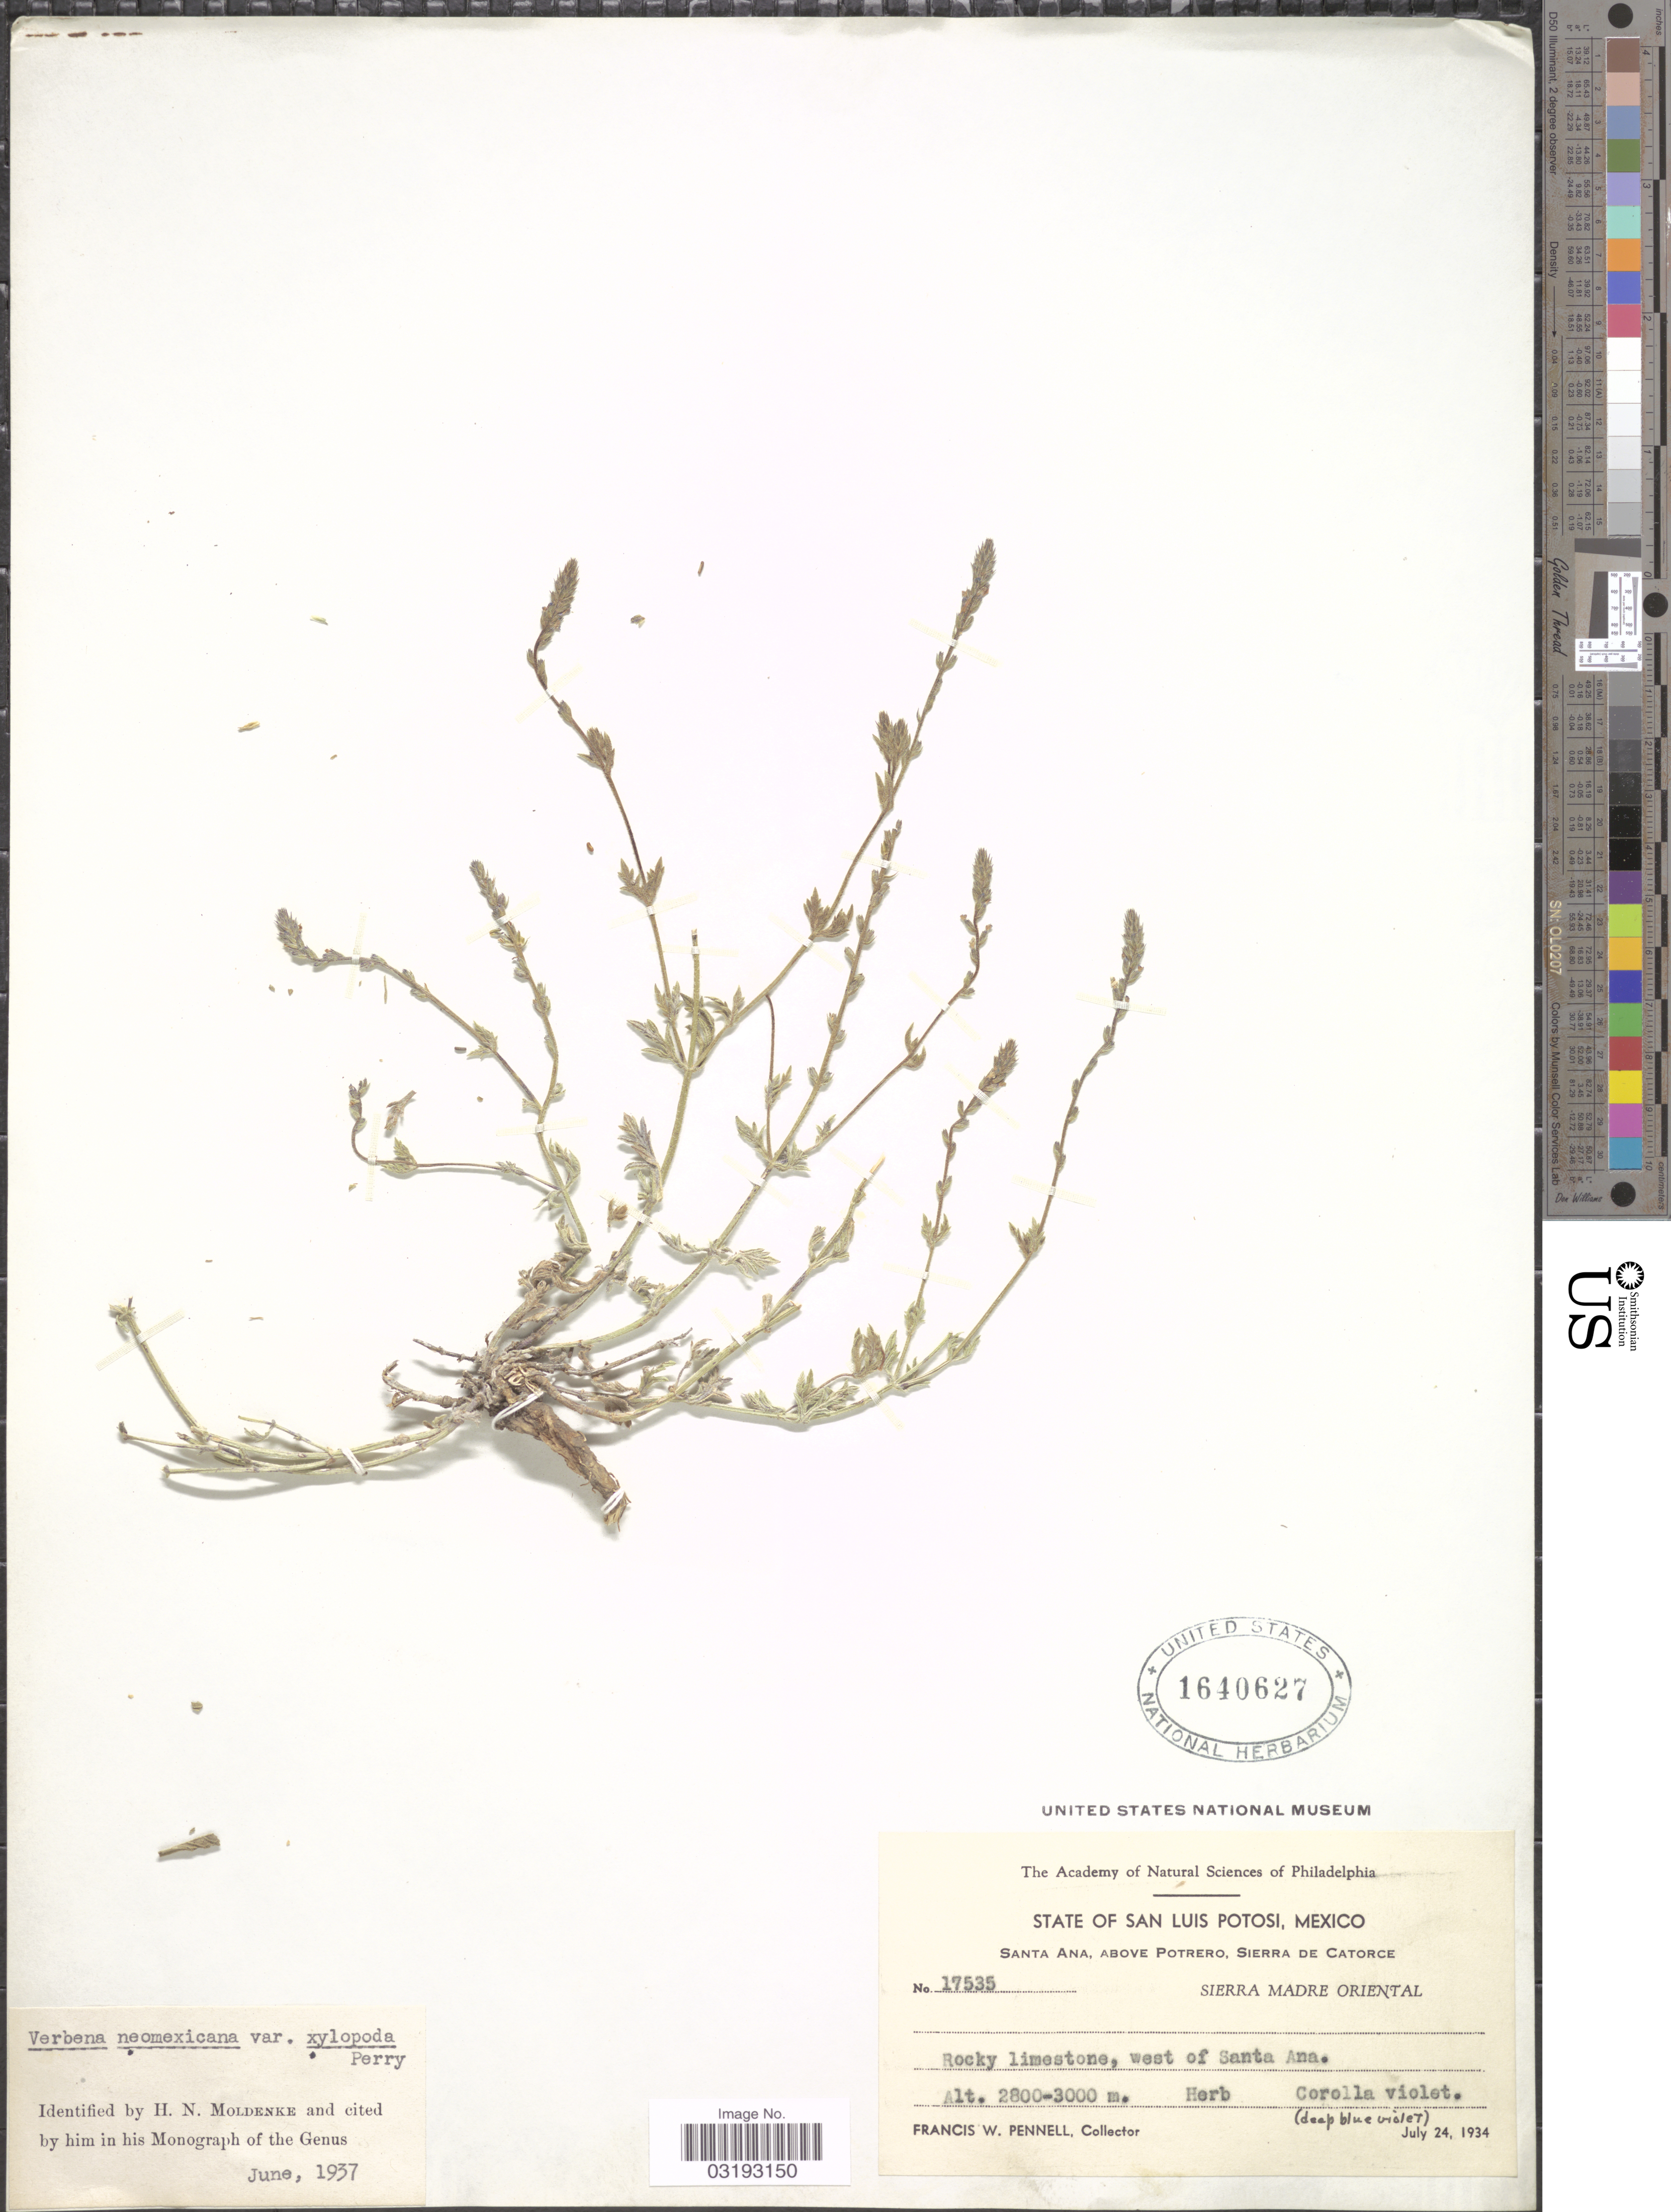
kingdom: Plantae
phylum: Tracheophyta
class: Magnoliopsida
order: Lamiales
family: Verbenaceae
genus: Verbena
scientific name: Verbena neomexicana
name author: (A. Gray) Small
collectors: F. W. Pennell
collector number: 17535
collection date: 1934-07-24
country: Mexico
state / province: San Luis Potosí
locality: Santa Ana, above Potrero, Sierra de Catorce. Sierra Madre Oriental. West of Santa Ana.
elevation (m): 2800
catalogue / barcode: US 1640627